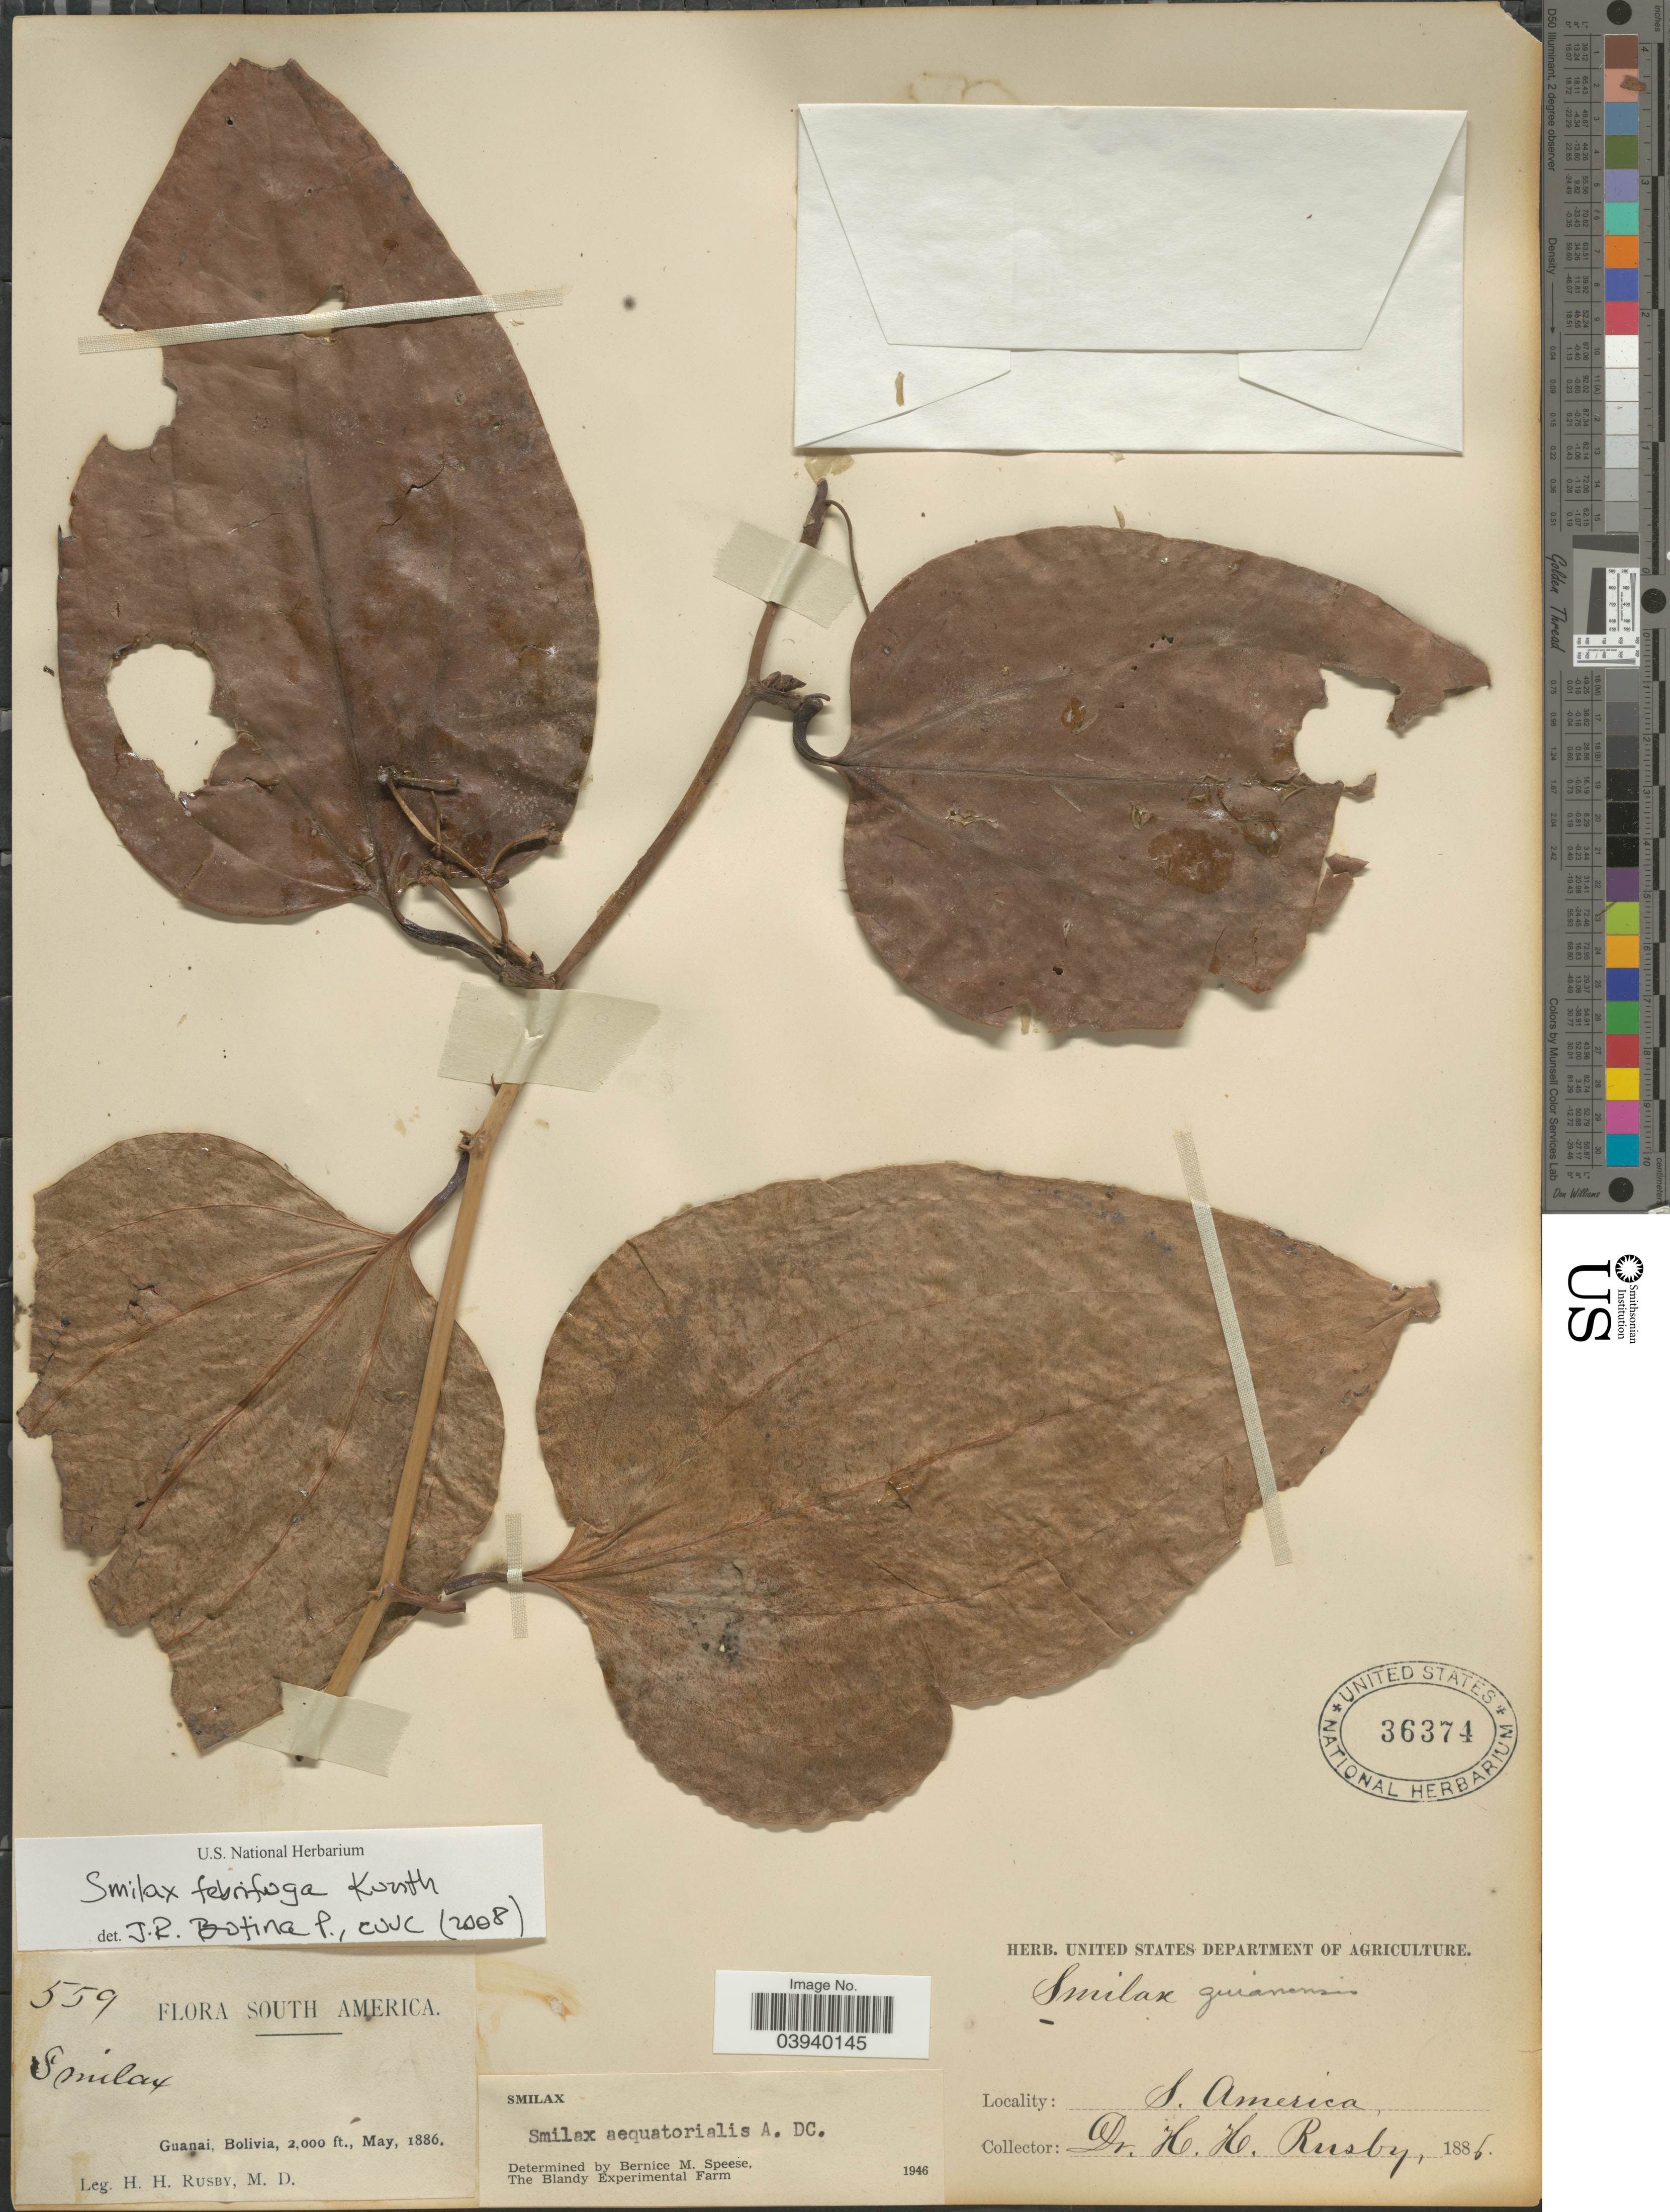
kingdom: Plantae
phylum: Tracheophyta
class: Liliopsida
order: Liliales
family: Smilacaceae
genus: Smilax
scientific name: Smilax febrifuga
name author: Kunth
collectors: H. H. Rusby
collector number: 559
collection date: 1886-05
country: Bolivia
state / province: La Páz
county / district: Larecaja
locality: Guanay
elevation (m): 610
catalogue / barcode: US 36374